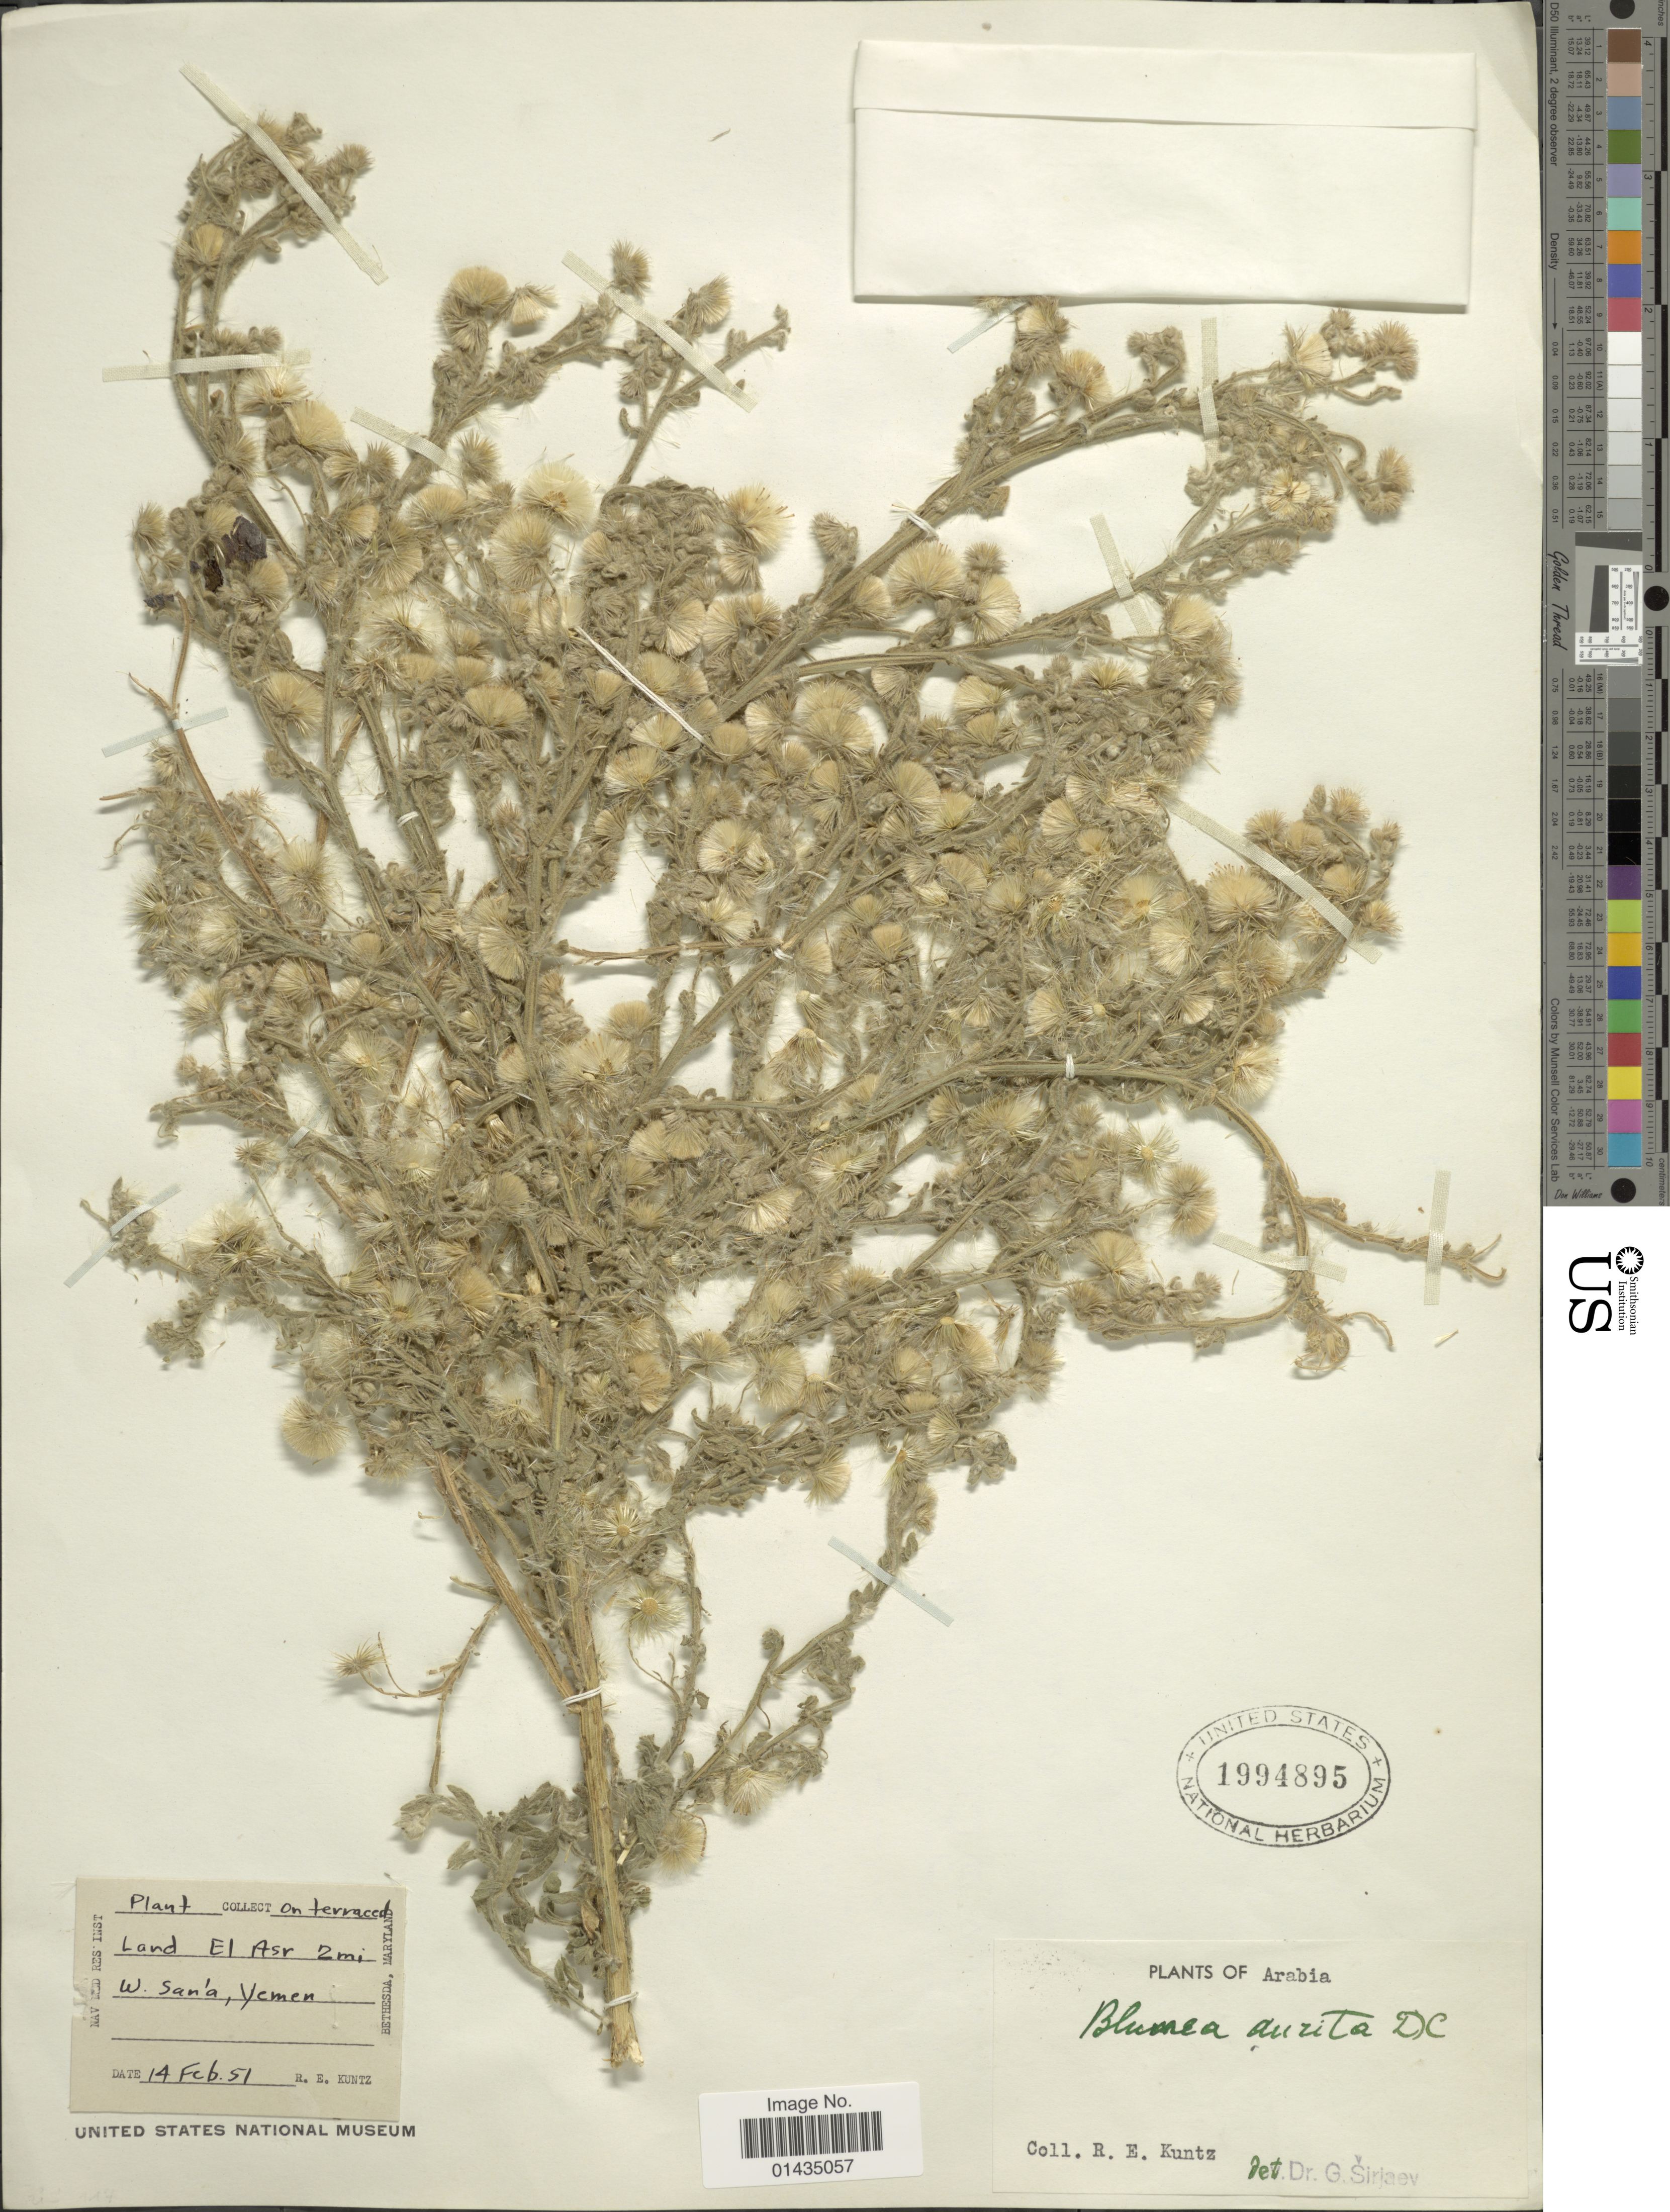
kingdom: Plantae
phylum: Tracheophyta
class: Magnoliopsida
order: Asterales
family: Asteraceae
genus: Blumea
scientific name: Blumea aurita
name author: (L. f.) DC.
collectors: R. E. Kuntz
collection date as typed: Transcribed d/m/y: 14/2/51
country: Saudi Arabia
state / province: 'Asir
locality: Land El adr, 3 mi W. San'a [interpreted], Yemen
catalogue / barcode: US 1994895